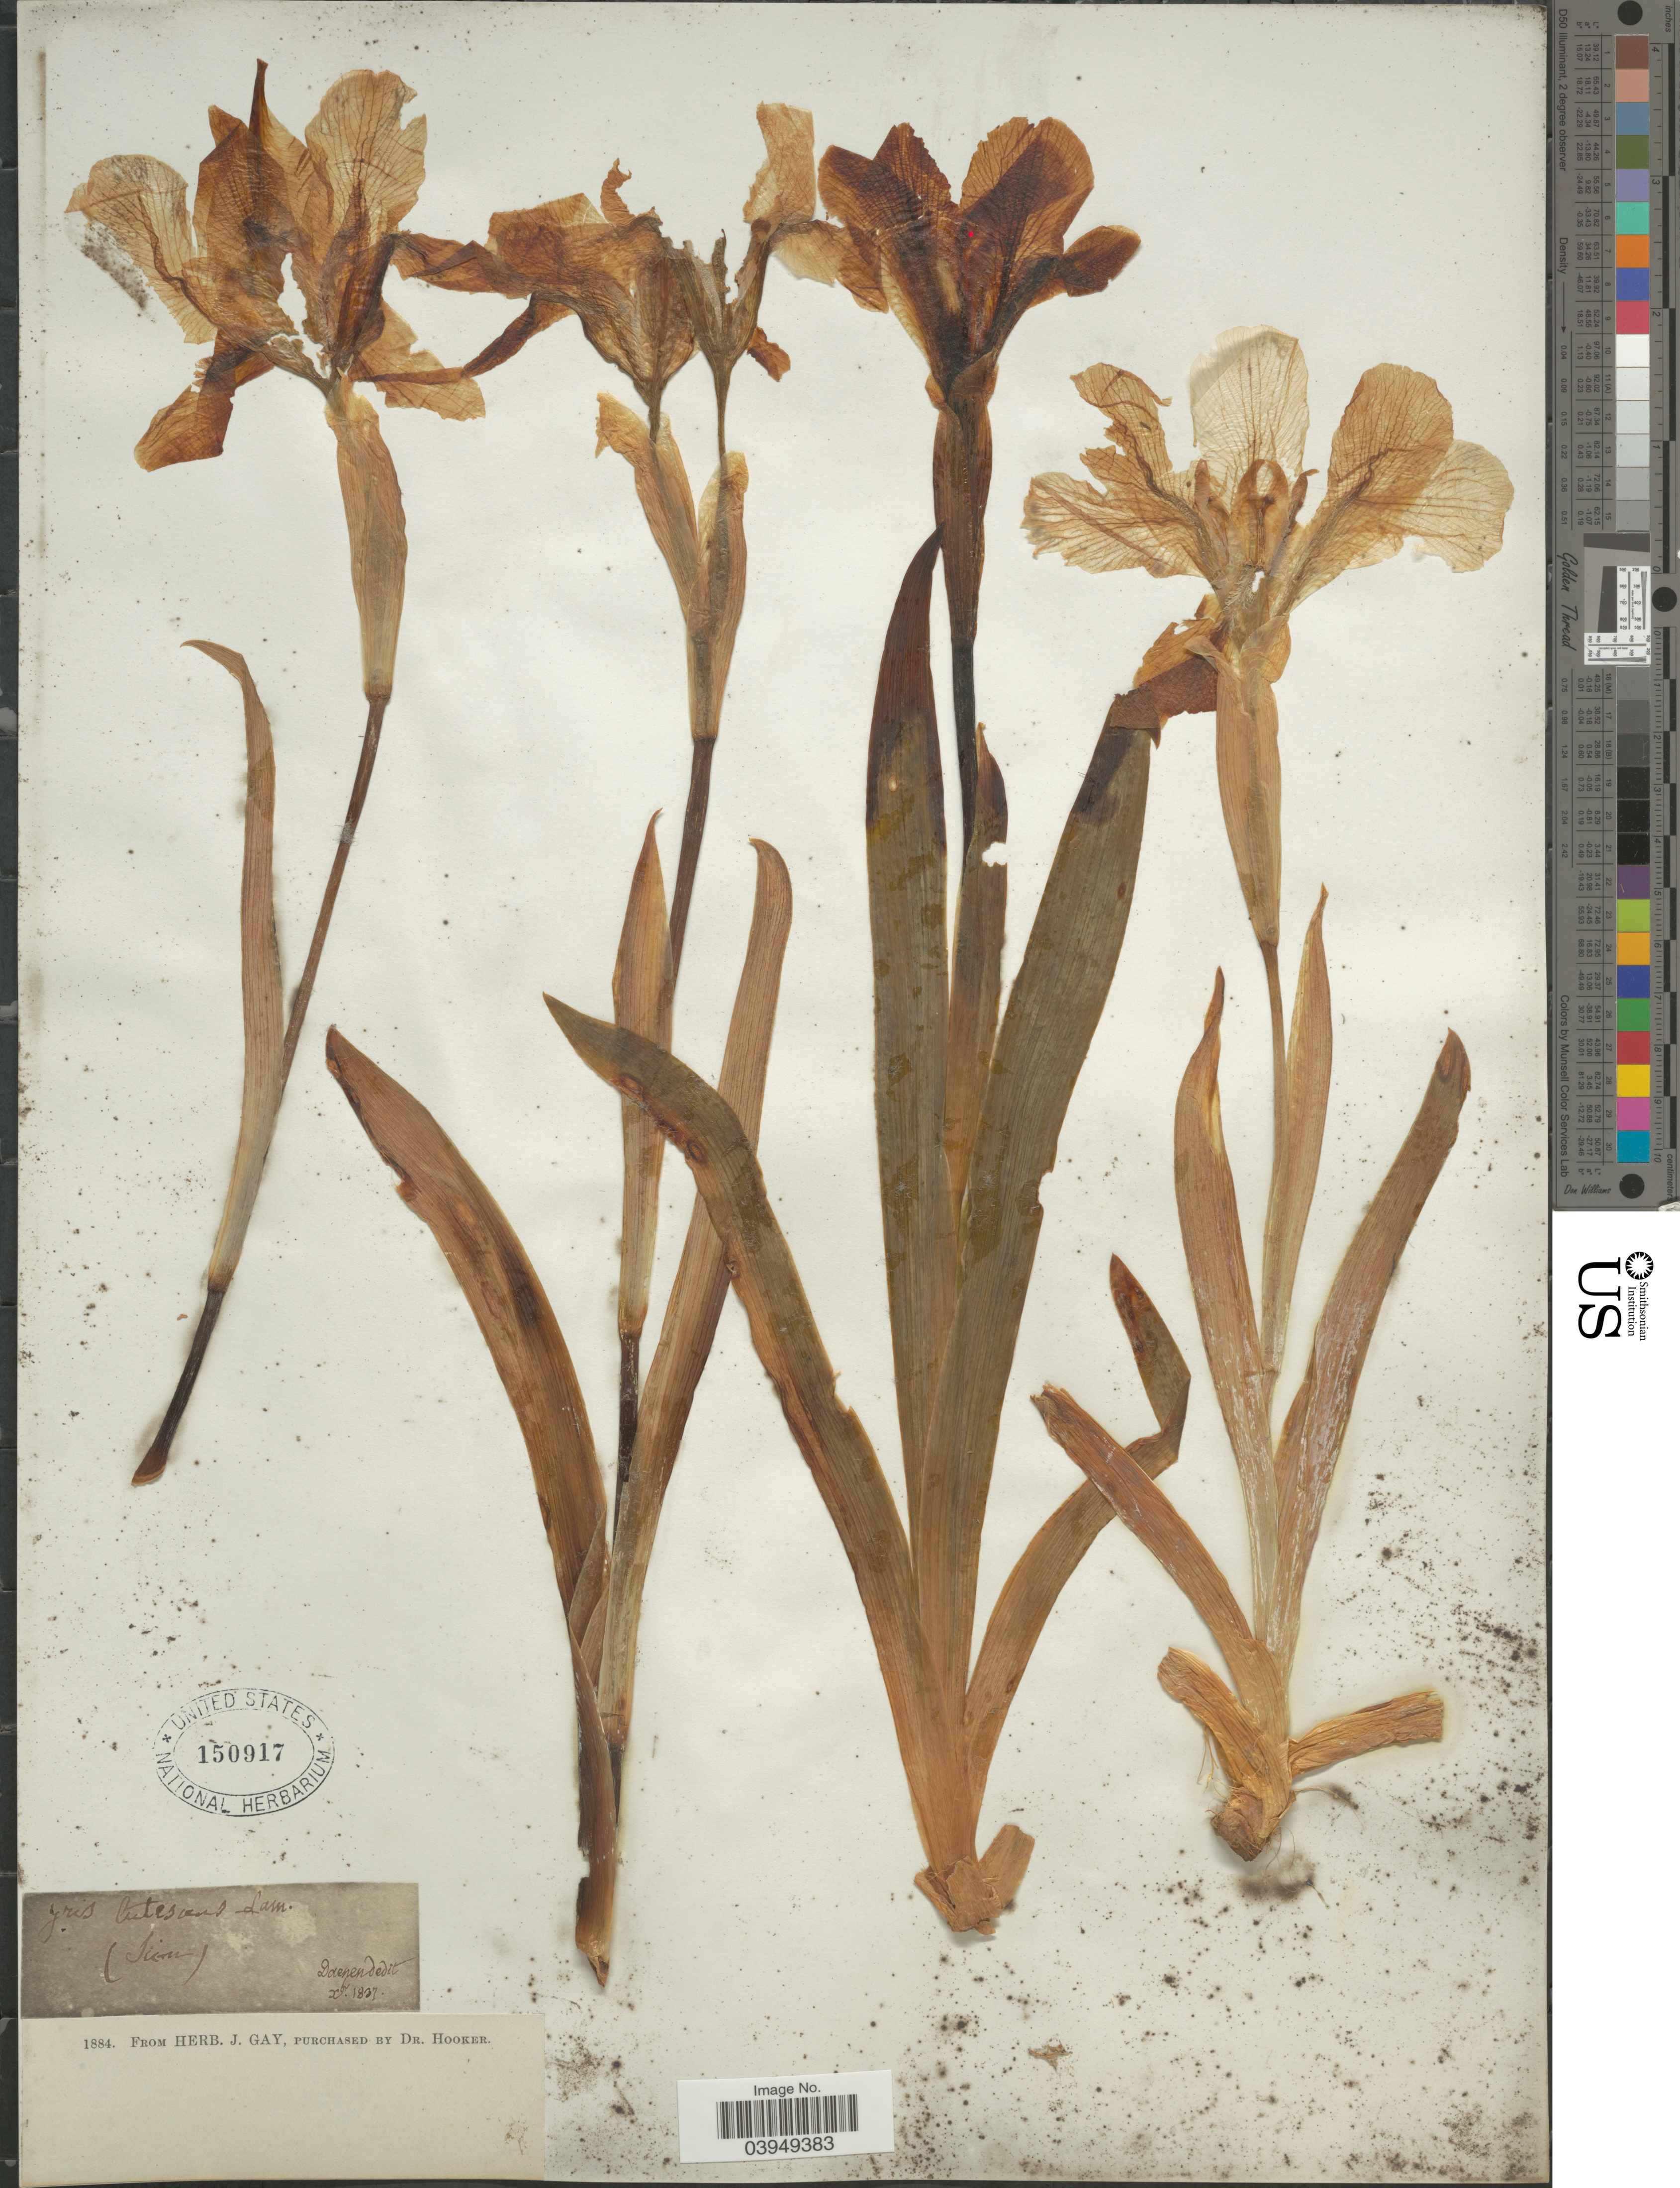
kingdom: Plantae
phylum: Tracheophyta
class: Liliopsida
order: Asparagales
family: Iridaceae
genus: Iris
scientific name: Iris lutescens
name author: Lam.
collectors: ex herb. J. Gay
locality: (Sirn) [interpreted].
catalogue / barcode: US 150917